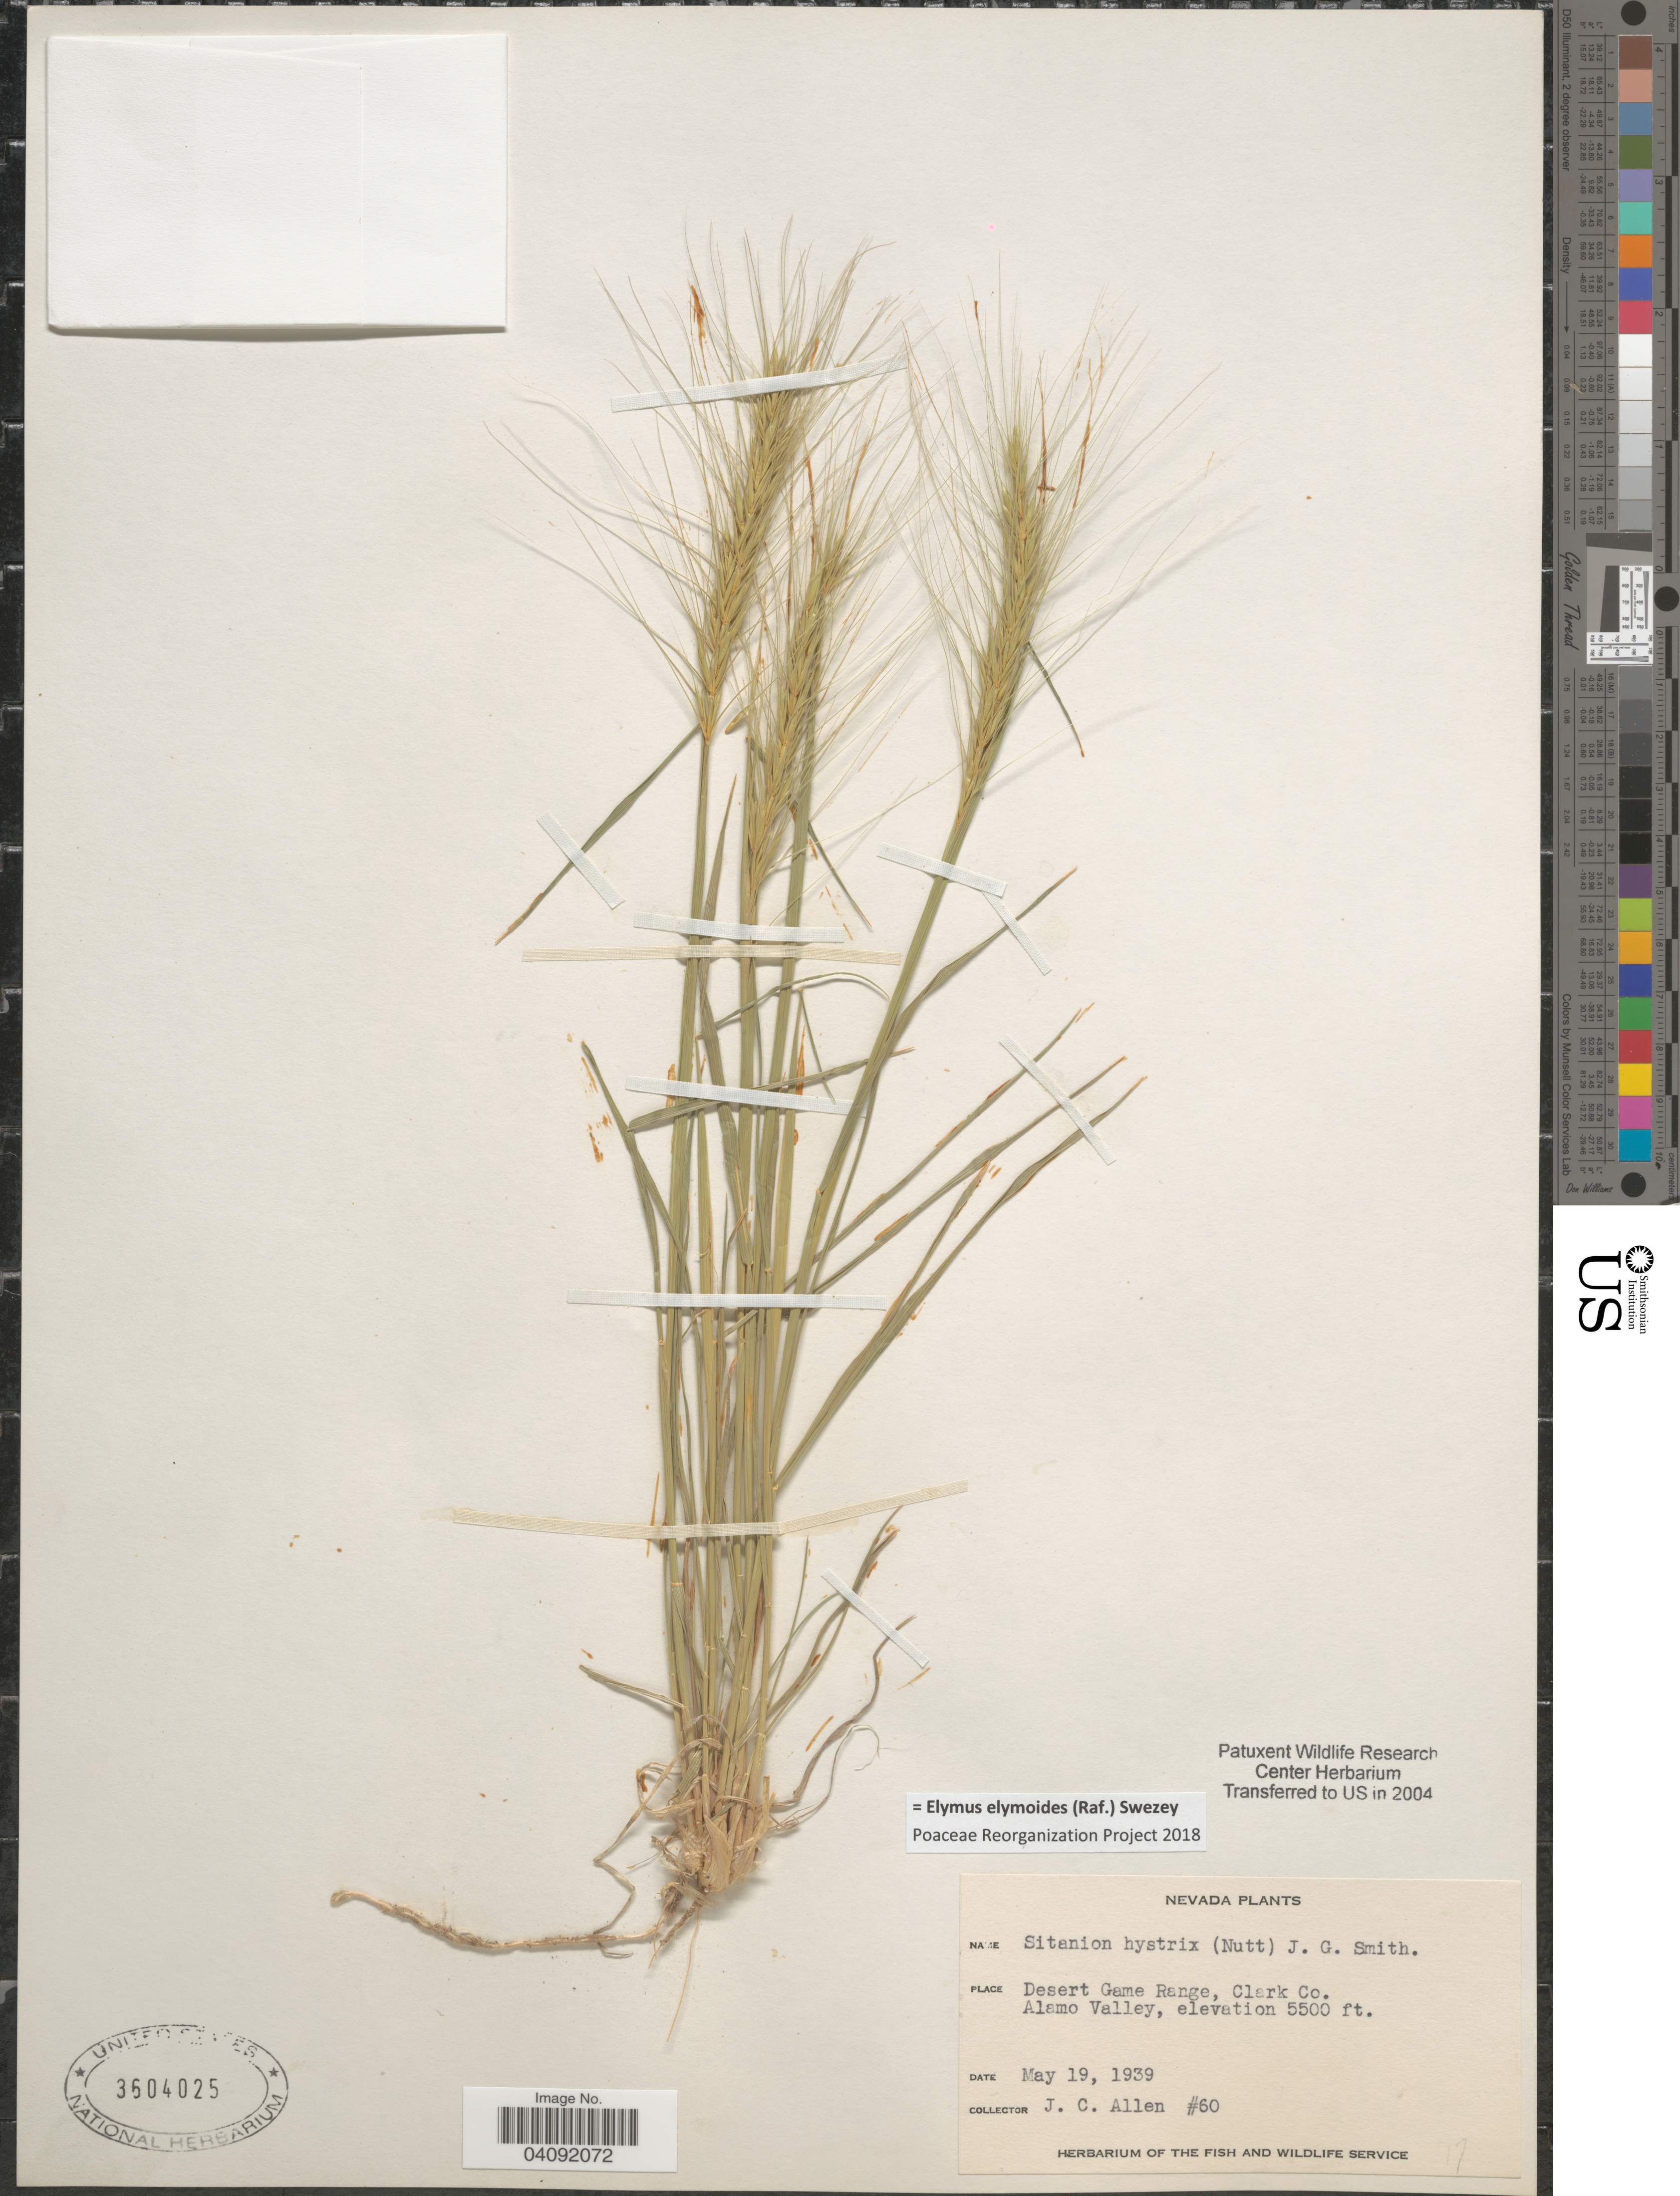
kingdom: Plantae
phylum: Tracheophyta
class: Liliopsida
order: Poales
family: Poaceae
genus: Elymus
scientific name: Elymus elymoides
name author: (Raf.) Swezey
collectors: J. C. Allen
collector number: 60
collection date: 1939-05-19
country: United States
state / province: Nevada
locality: Desert Game Range, Clark Co. Alamo Valley.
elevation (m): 1676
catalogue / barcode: US 3604025